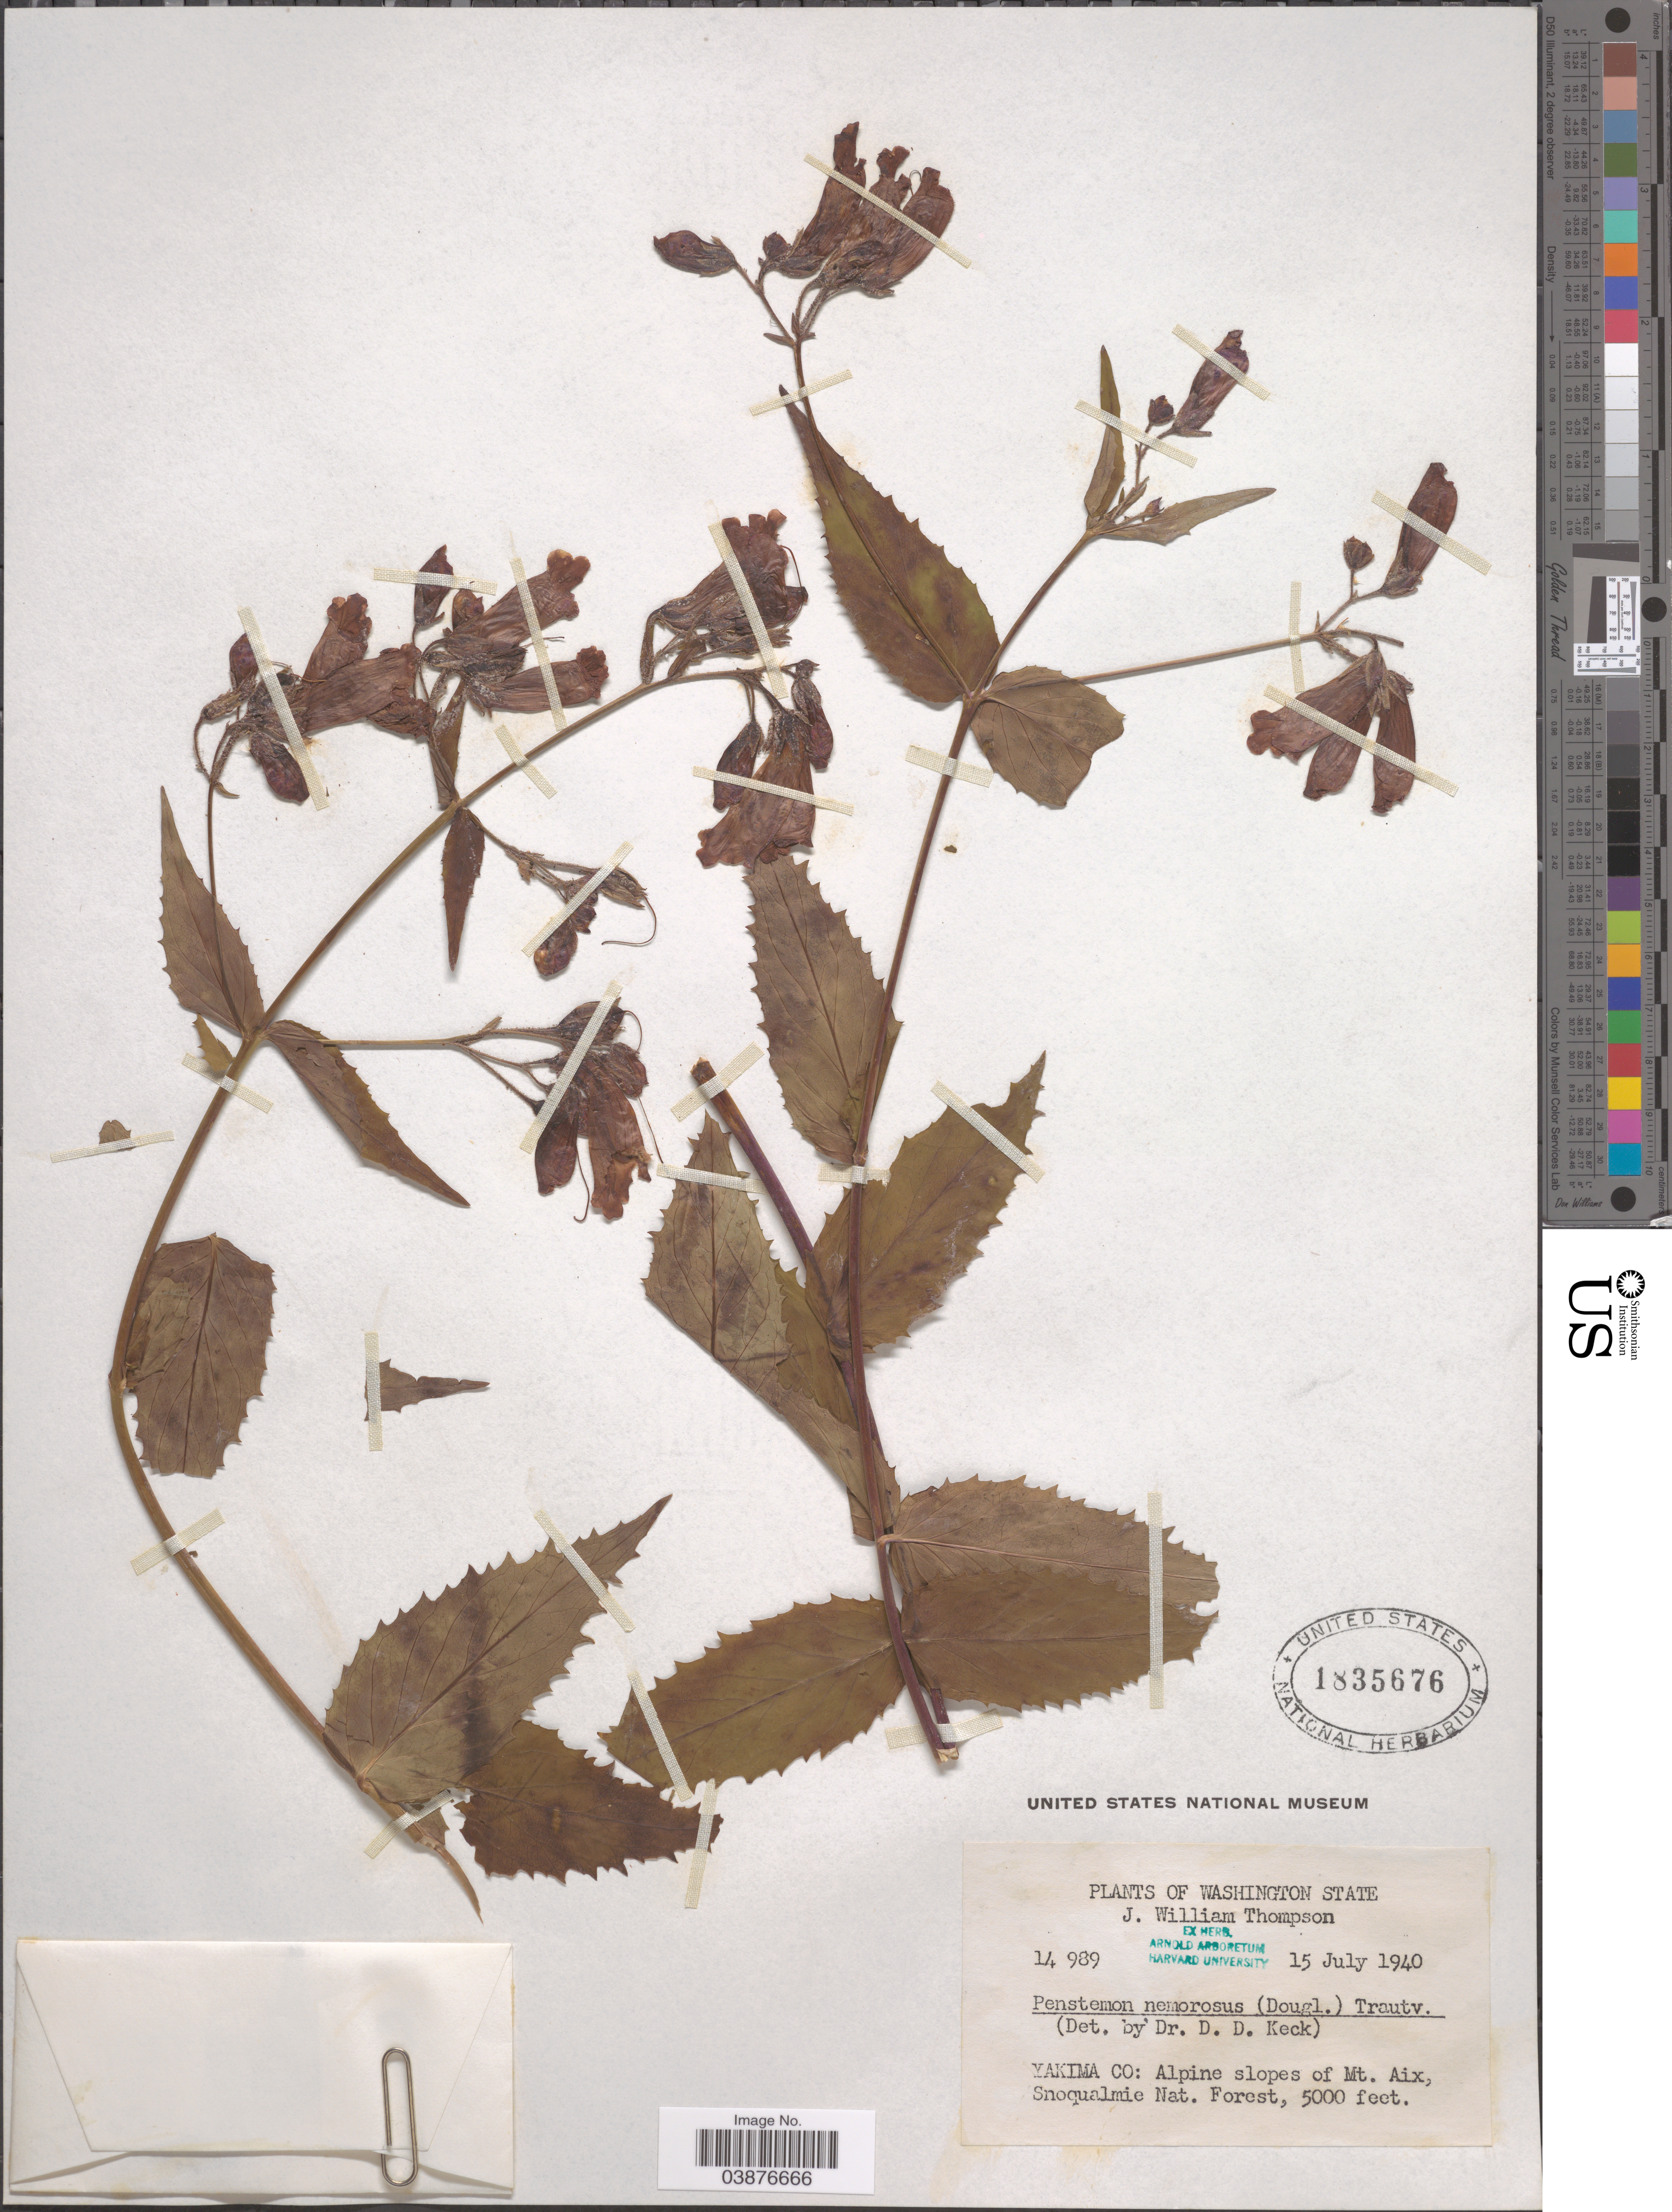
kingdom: Plantae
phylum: Tracheophyta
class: Magnoliopsida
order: Lamiales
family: Plantaginaceae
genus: Penstemon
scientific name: Penstemon nemorosus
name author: (Douglas ex Lindl.) Trautv.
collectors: J. W. Thompson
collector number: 14989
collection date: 1940-07-15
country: United States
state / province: Washington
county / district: Yakima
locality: Yakima Co: Alpine slopes of Mt. Aix, Snoqualmie Nat. Forest.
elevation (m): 1524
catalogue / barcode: US 1835676